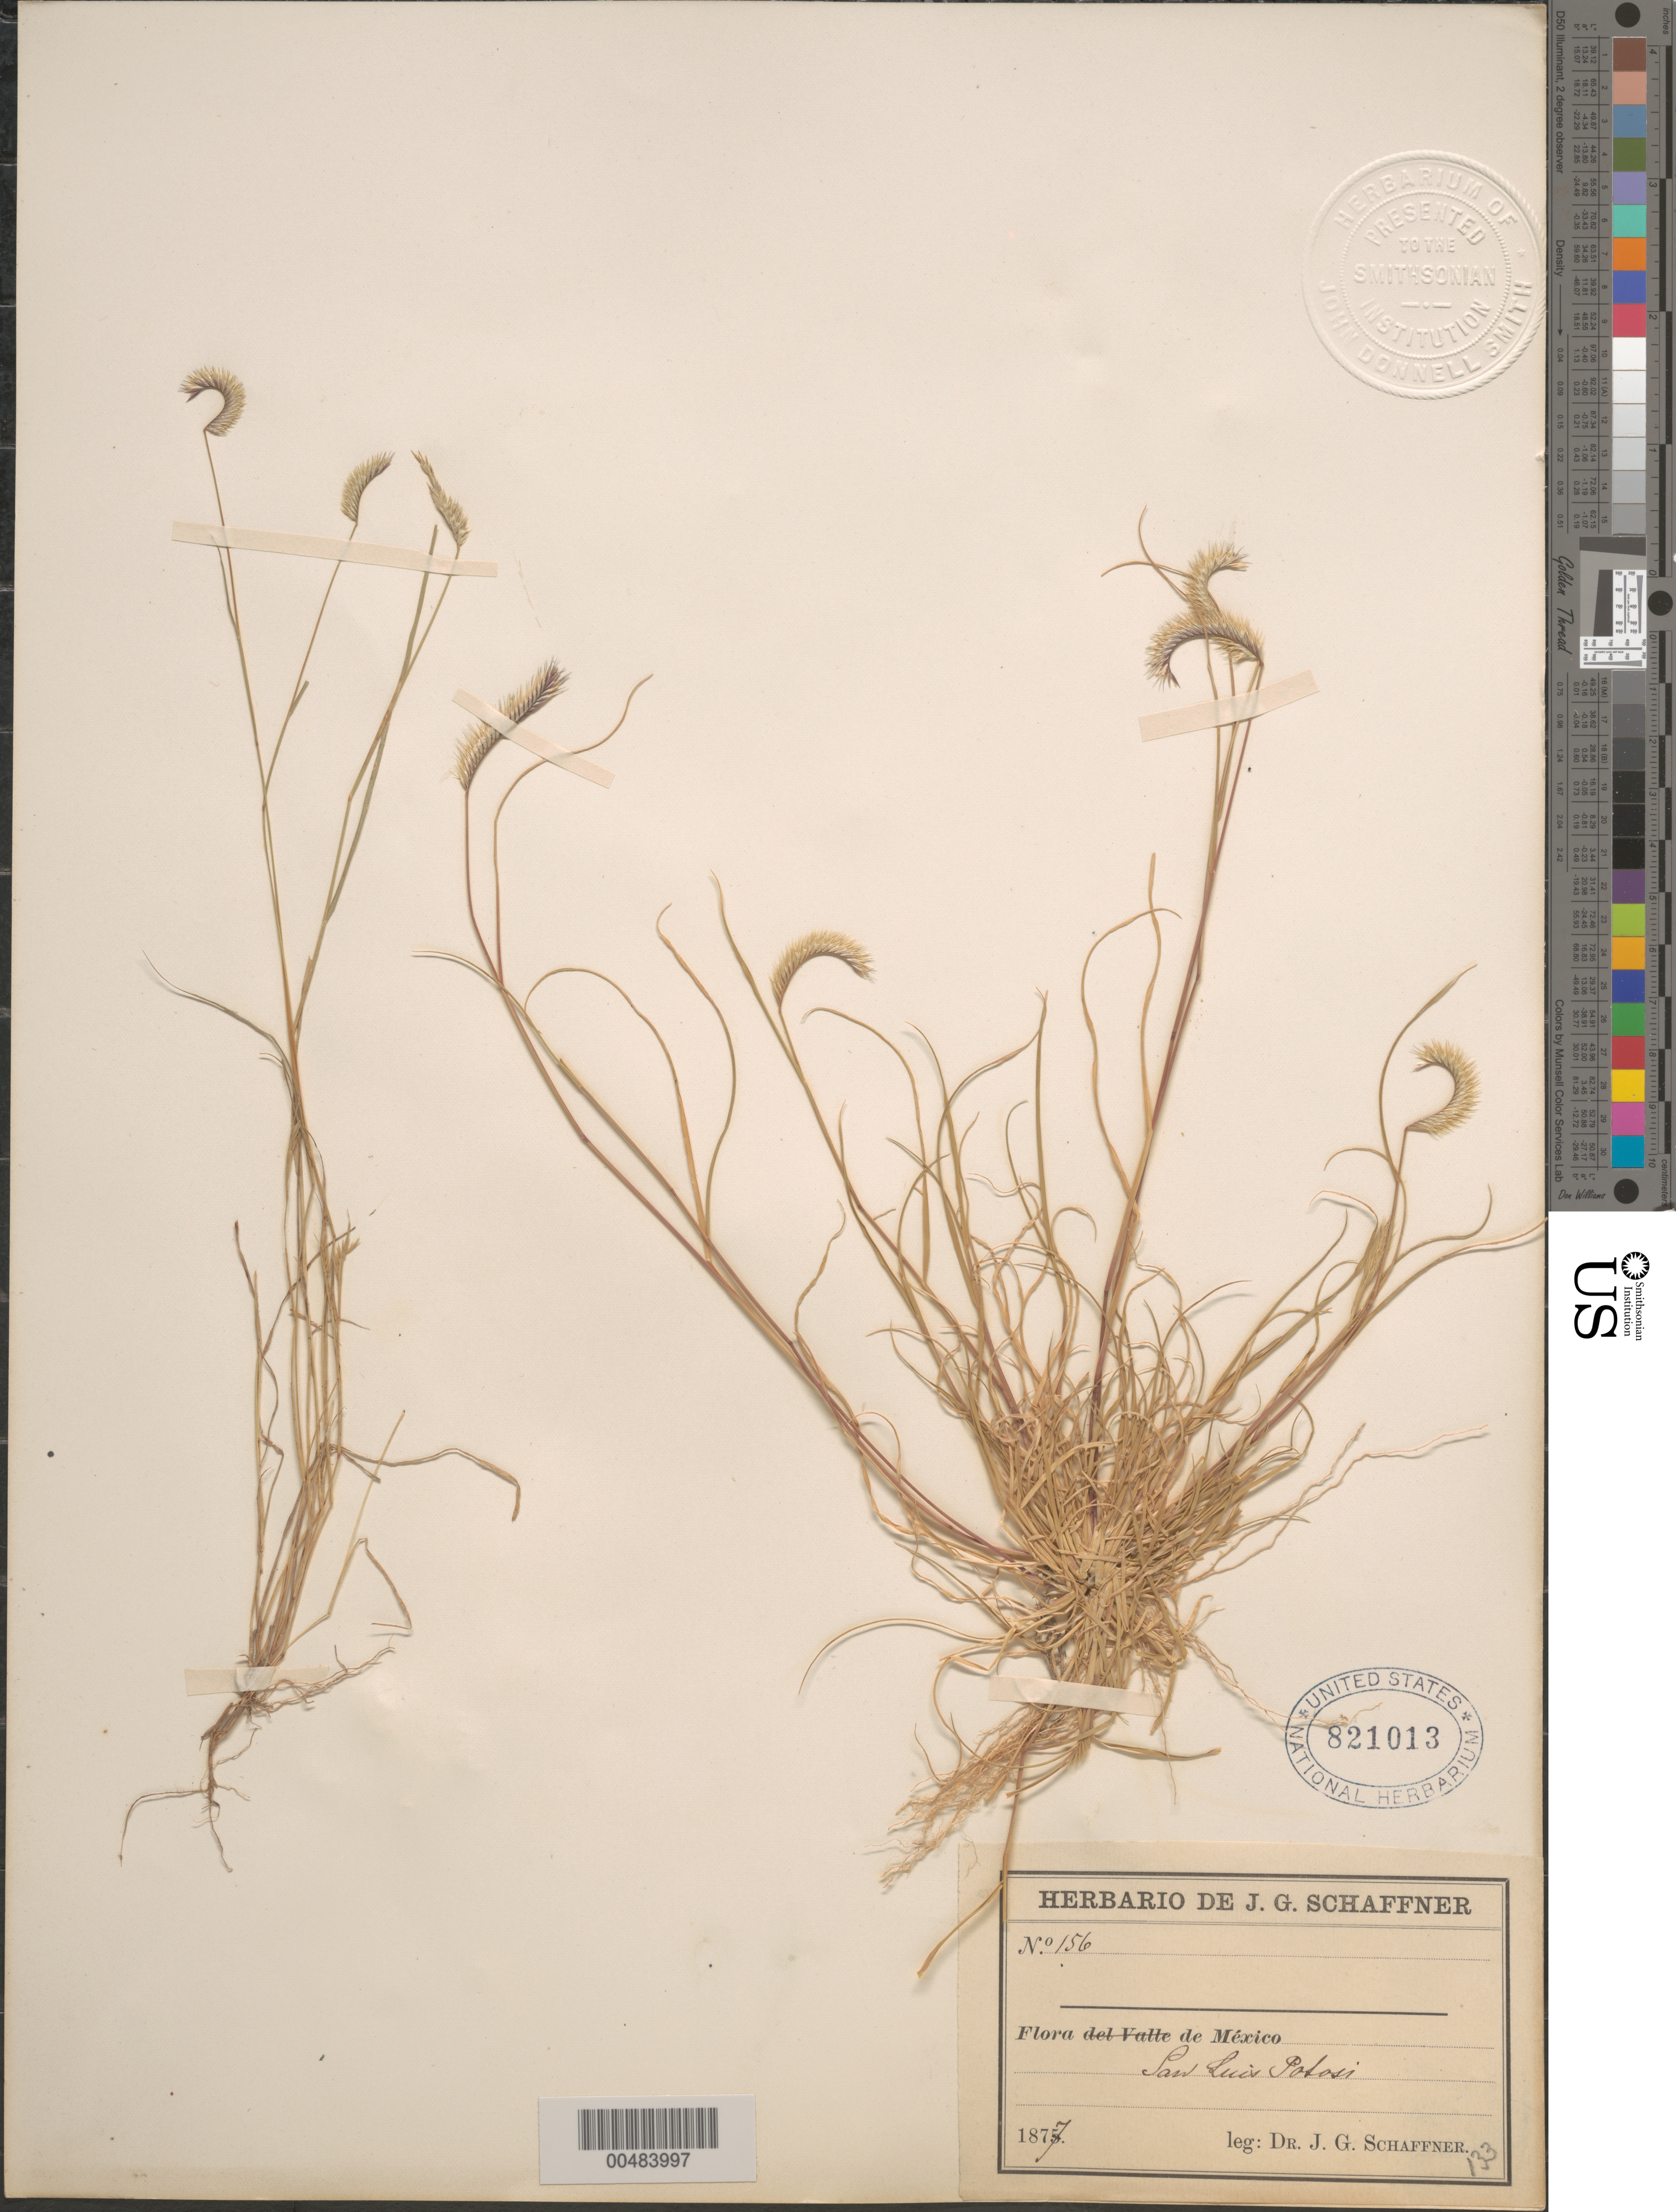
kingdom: Plantae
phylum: Tracheophyta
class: Liliopsida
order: Poales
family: Poaceae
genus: Bouteloua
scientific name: Bouteloua simplex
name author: Lag.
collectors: J. G. Schaffner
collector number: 156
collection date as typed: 1877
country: Mexico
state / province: San Luis Potosi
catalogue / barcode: US 821013